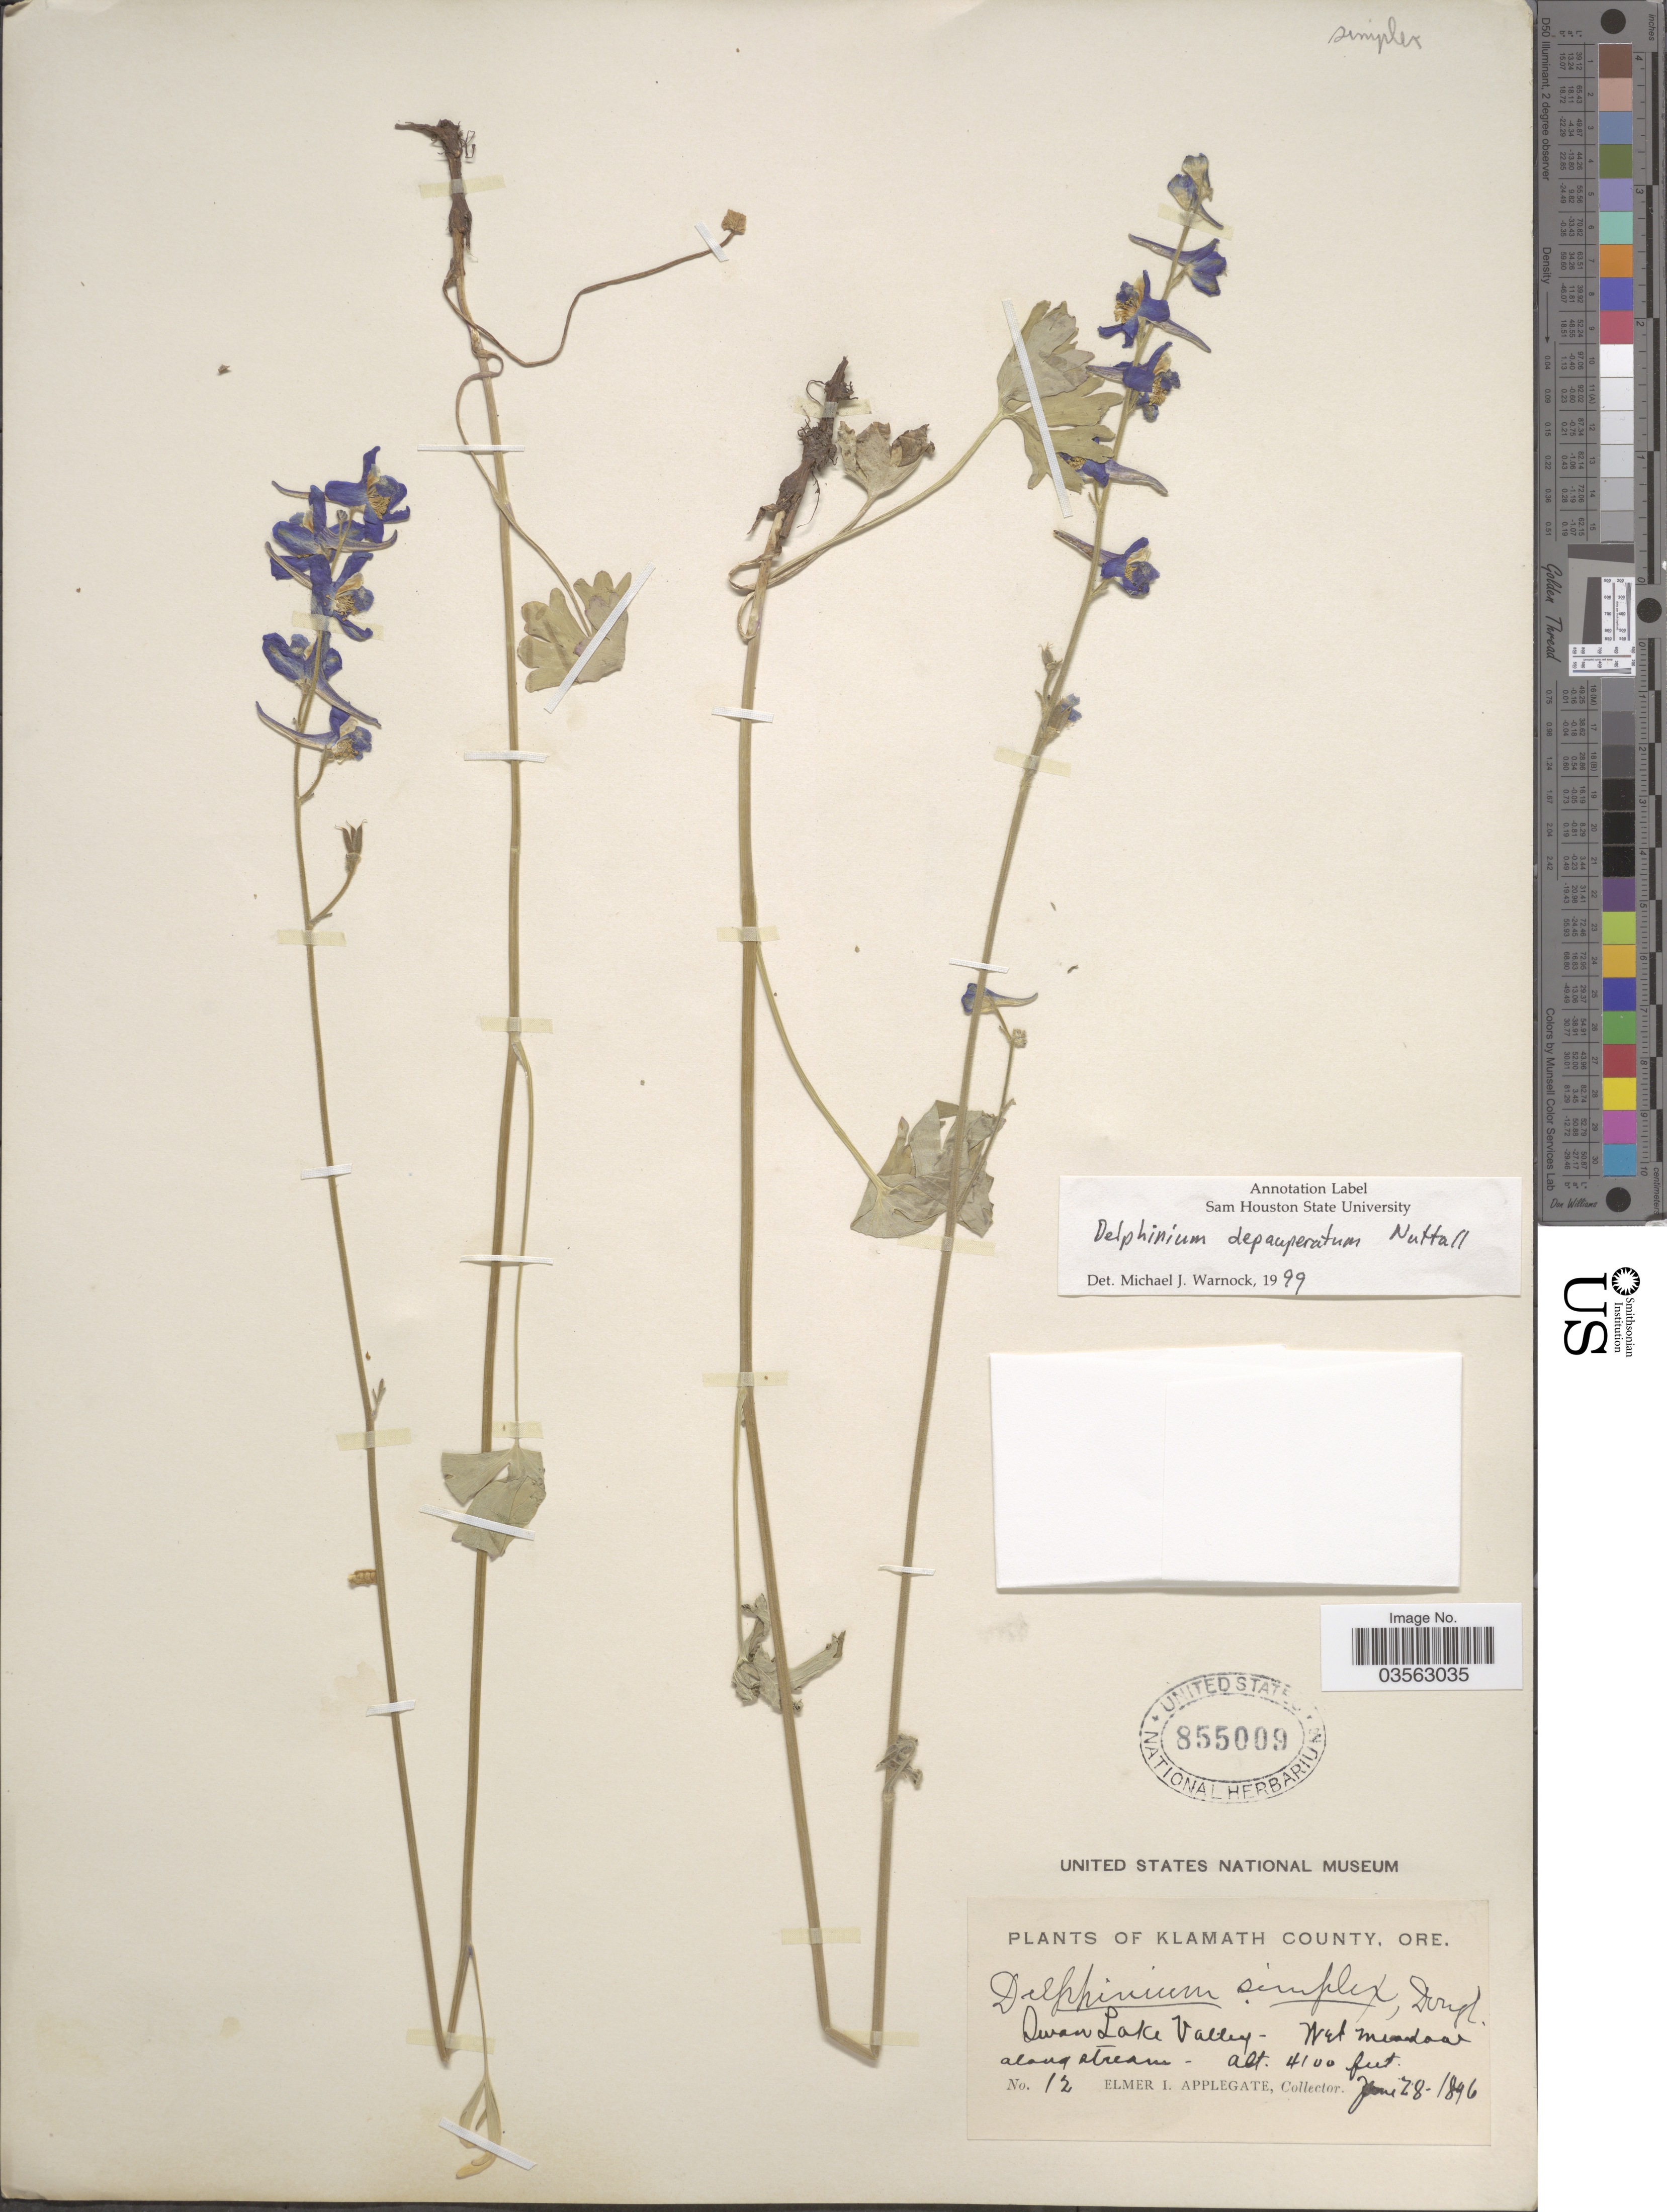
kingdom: Plantae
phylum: Tracheophyta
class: Magnoliopsida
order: Ranunculales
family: Ranunculaceae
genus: Delphinium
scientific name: Delphinium depauperatum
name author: Nutt.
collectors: E. I. Applegate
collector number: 12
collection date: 1896-06-28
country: United States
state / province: Oregon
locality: Klamath County. Swan Lake Valley.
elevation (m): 1250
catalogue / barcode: US 855009